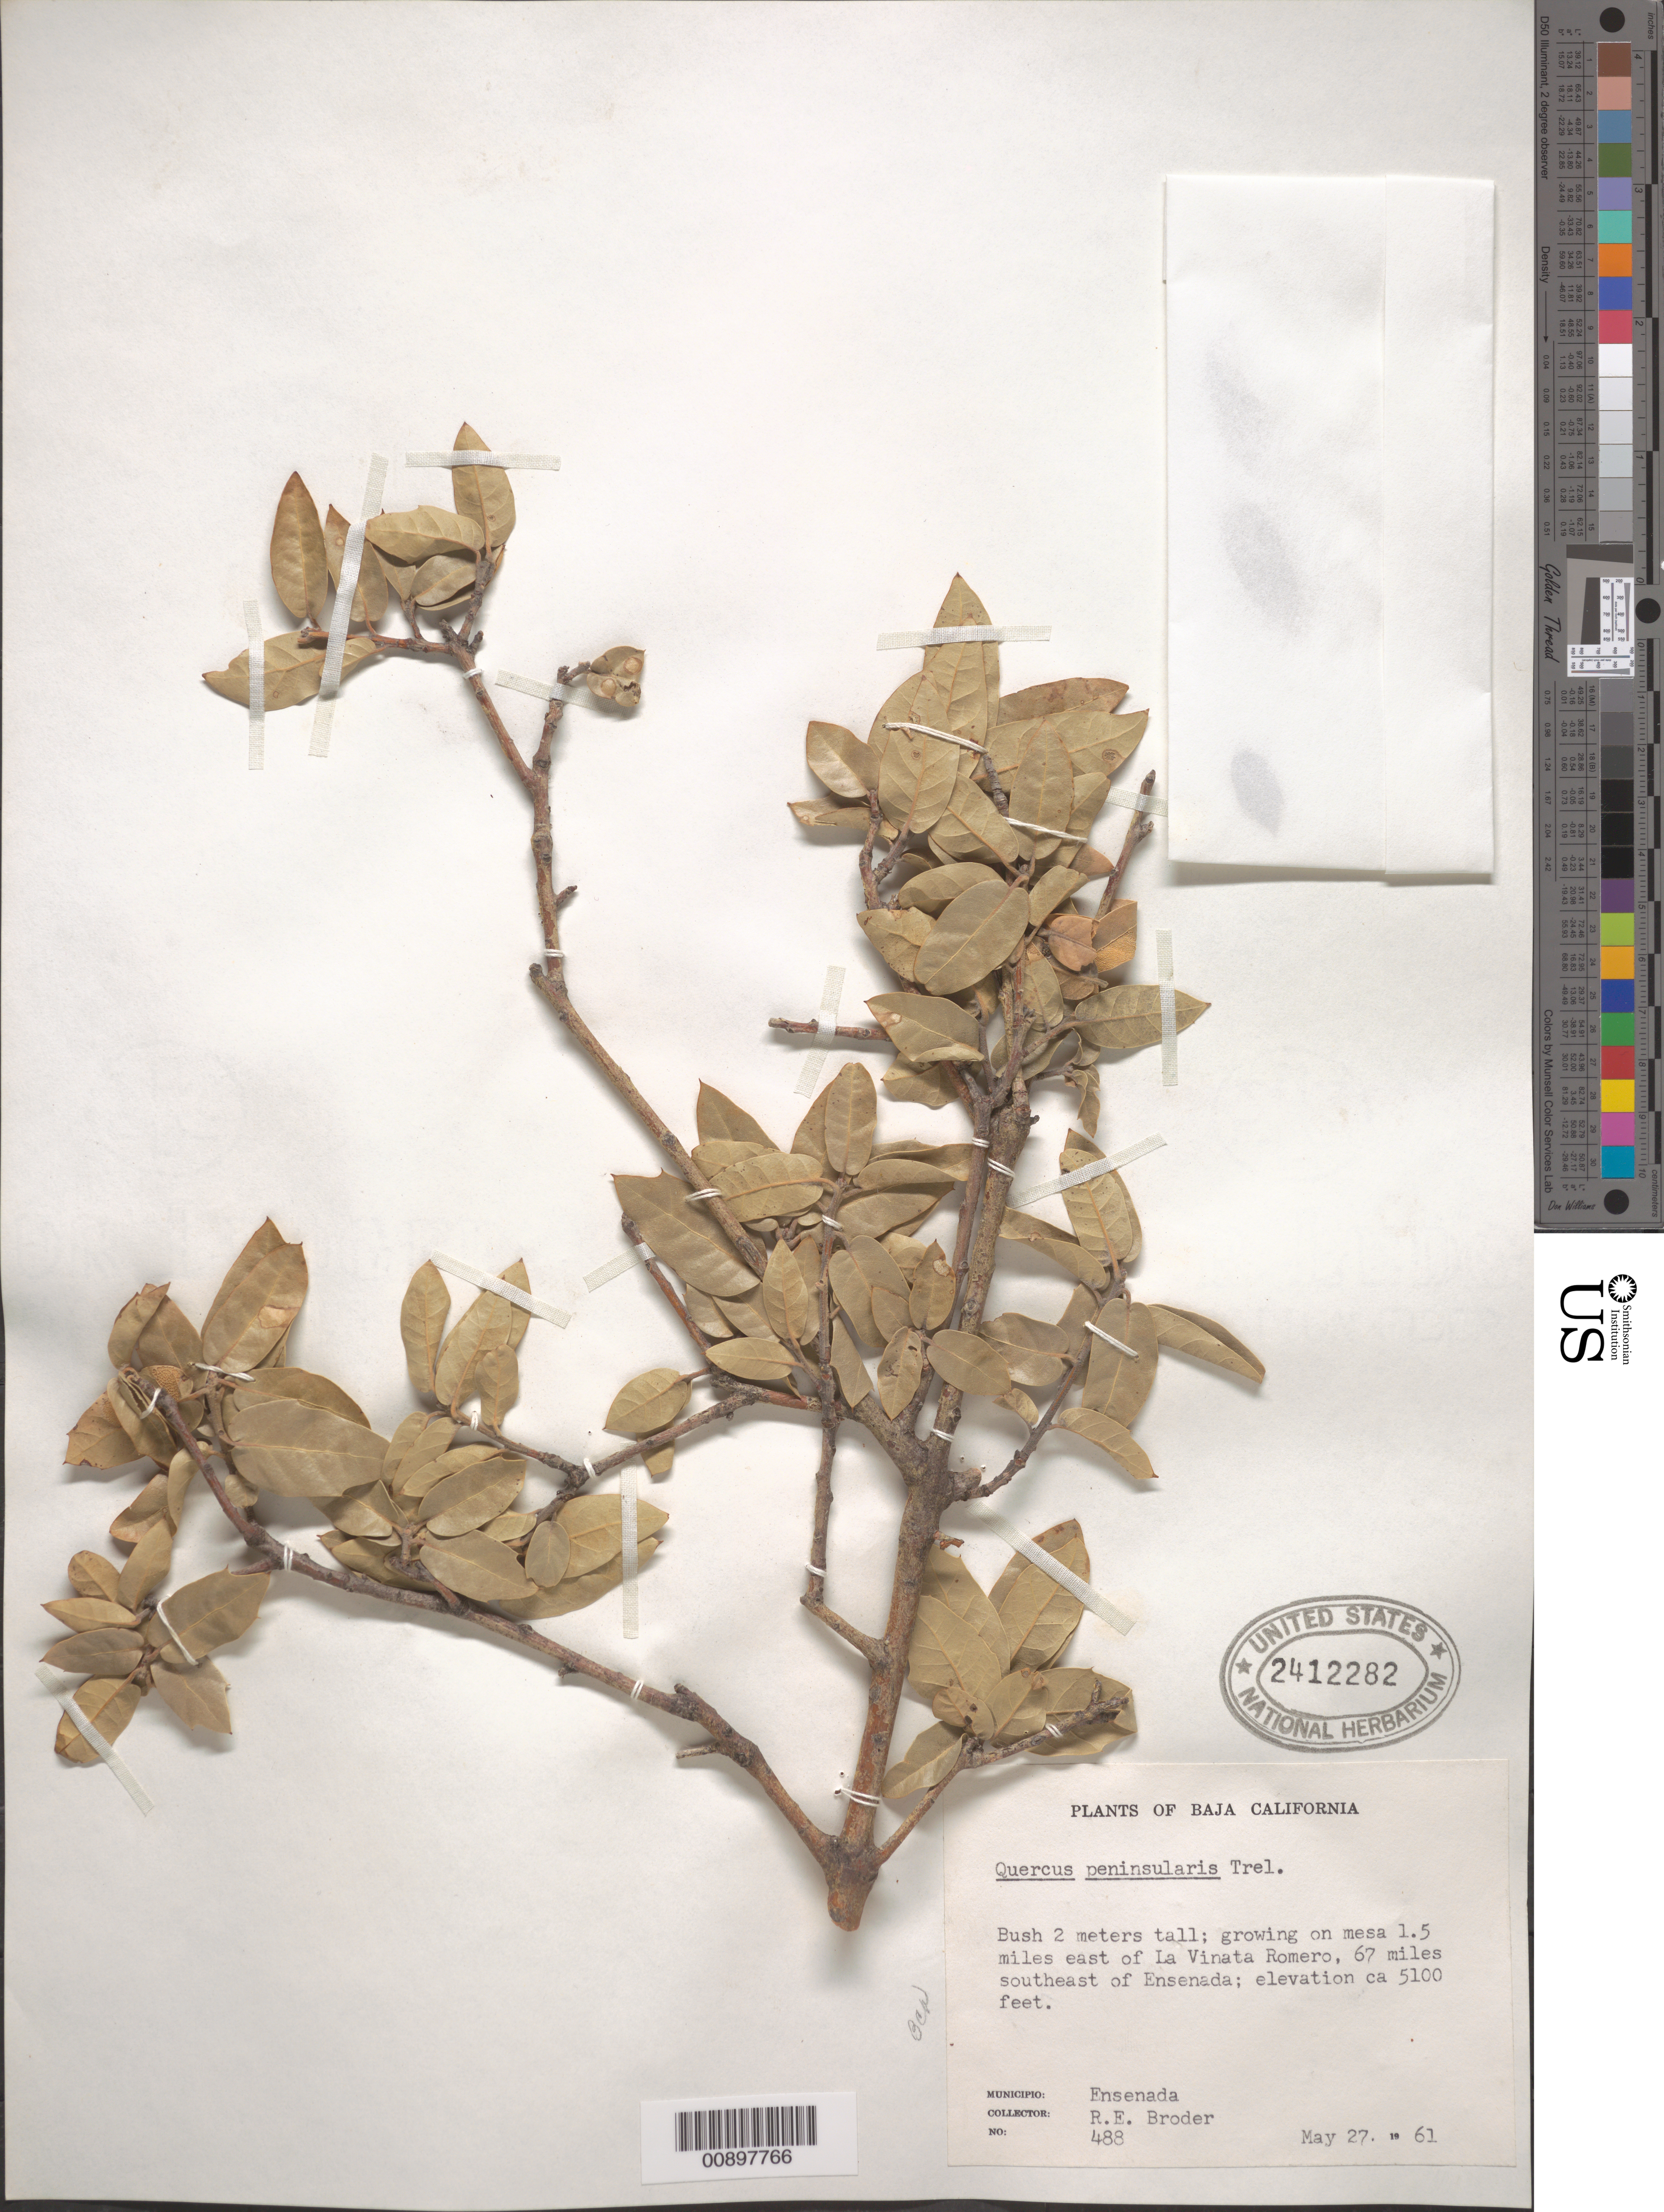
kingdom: Plantae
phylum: Tracheophyta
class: Magnoliopsida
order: Fagales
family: Fagaceae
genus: Quercus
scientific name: Quercus peninsularis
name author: Trel.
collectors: R. Broder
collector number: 488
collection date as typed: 27 May 1961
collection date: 1961-05-27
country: Mexico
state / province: Baja California Norte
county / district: Ensenada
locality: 1.5 miles east of La Vinata Romero, 67 miles southeast of Ensenada. Municipio: Ensenda, Baja California.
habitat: Growing on mesa.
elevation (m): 1554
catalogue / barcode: US 2412282